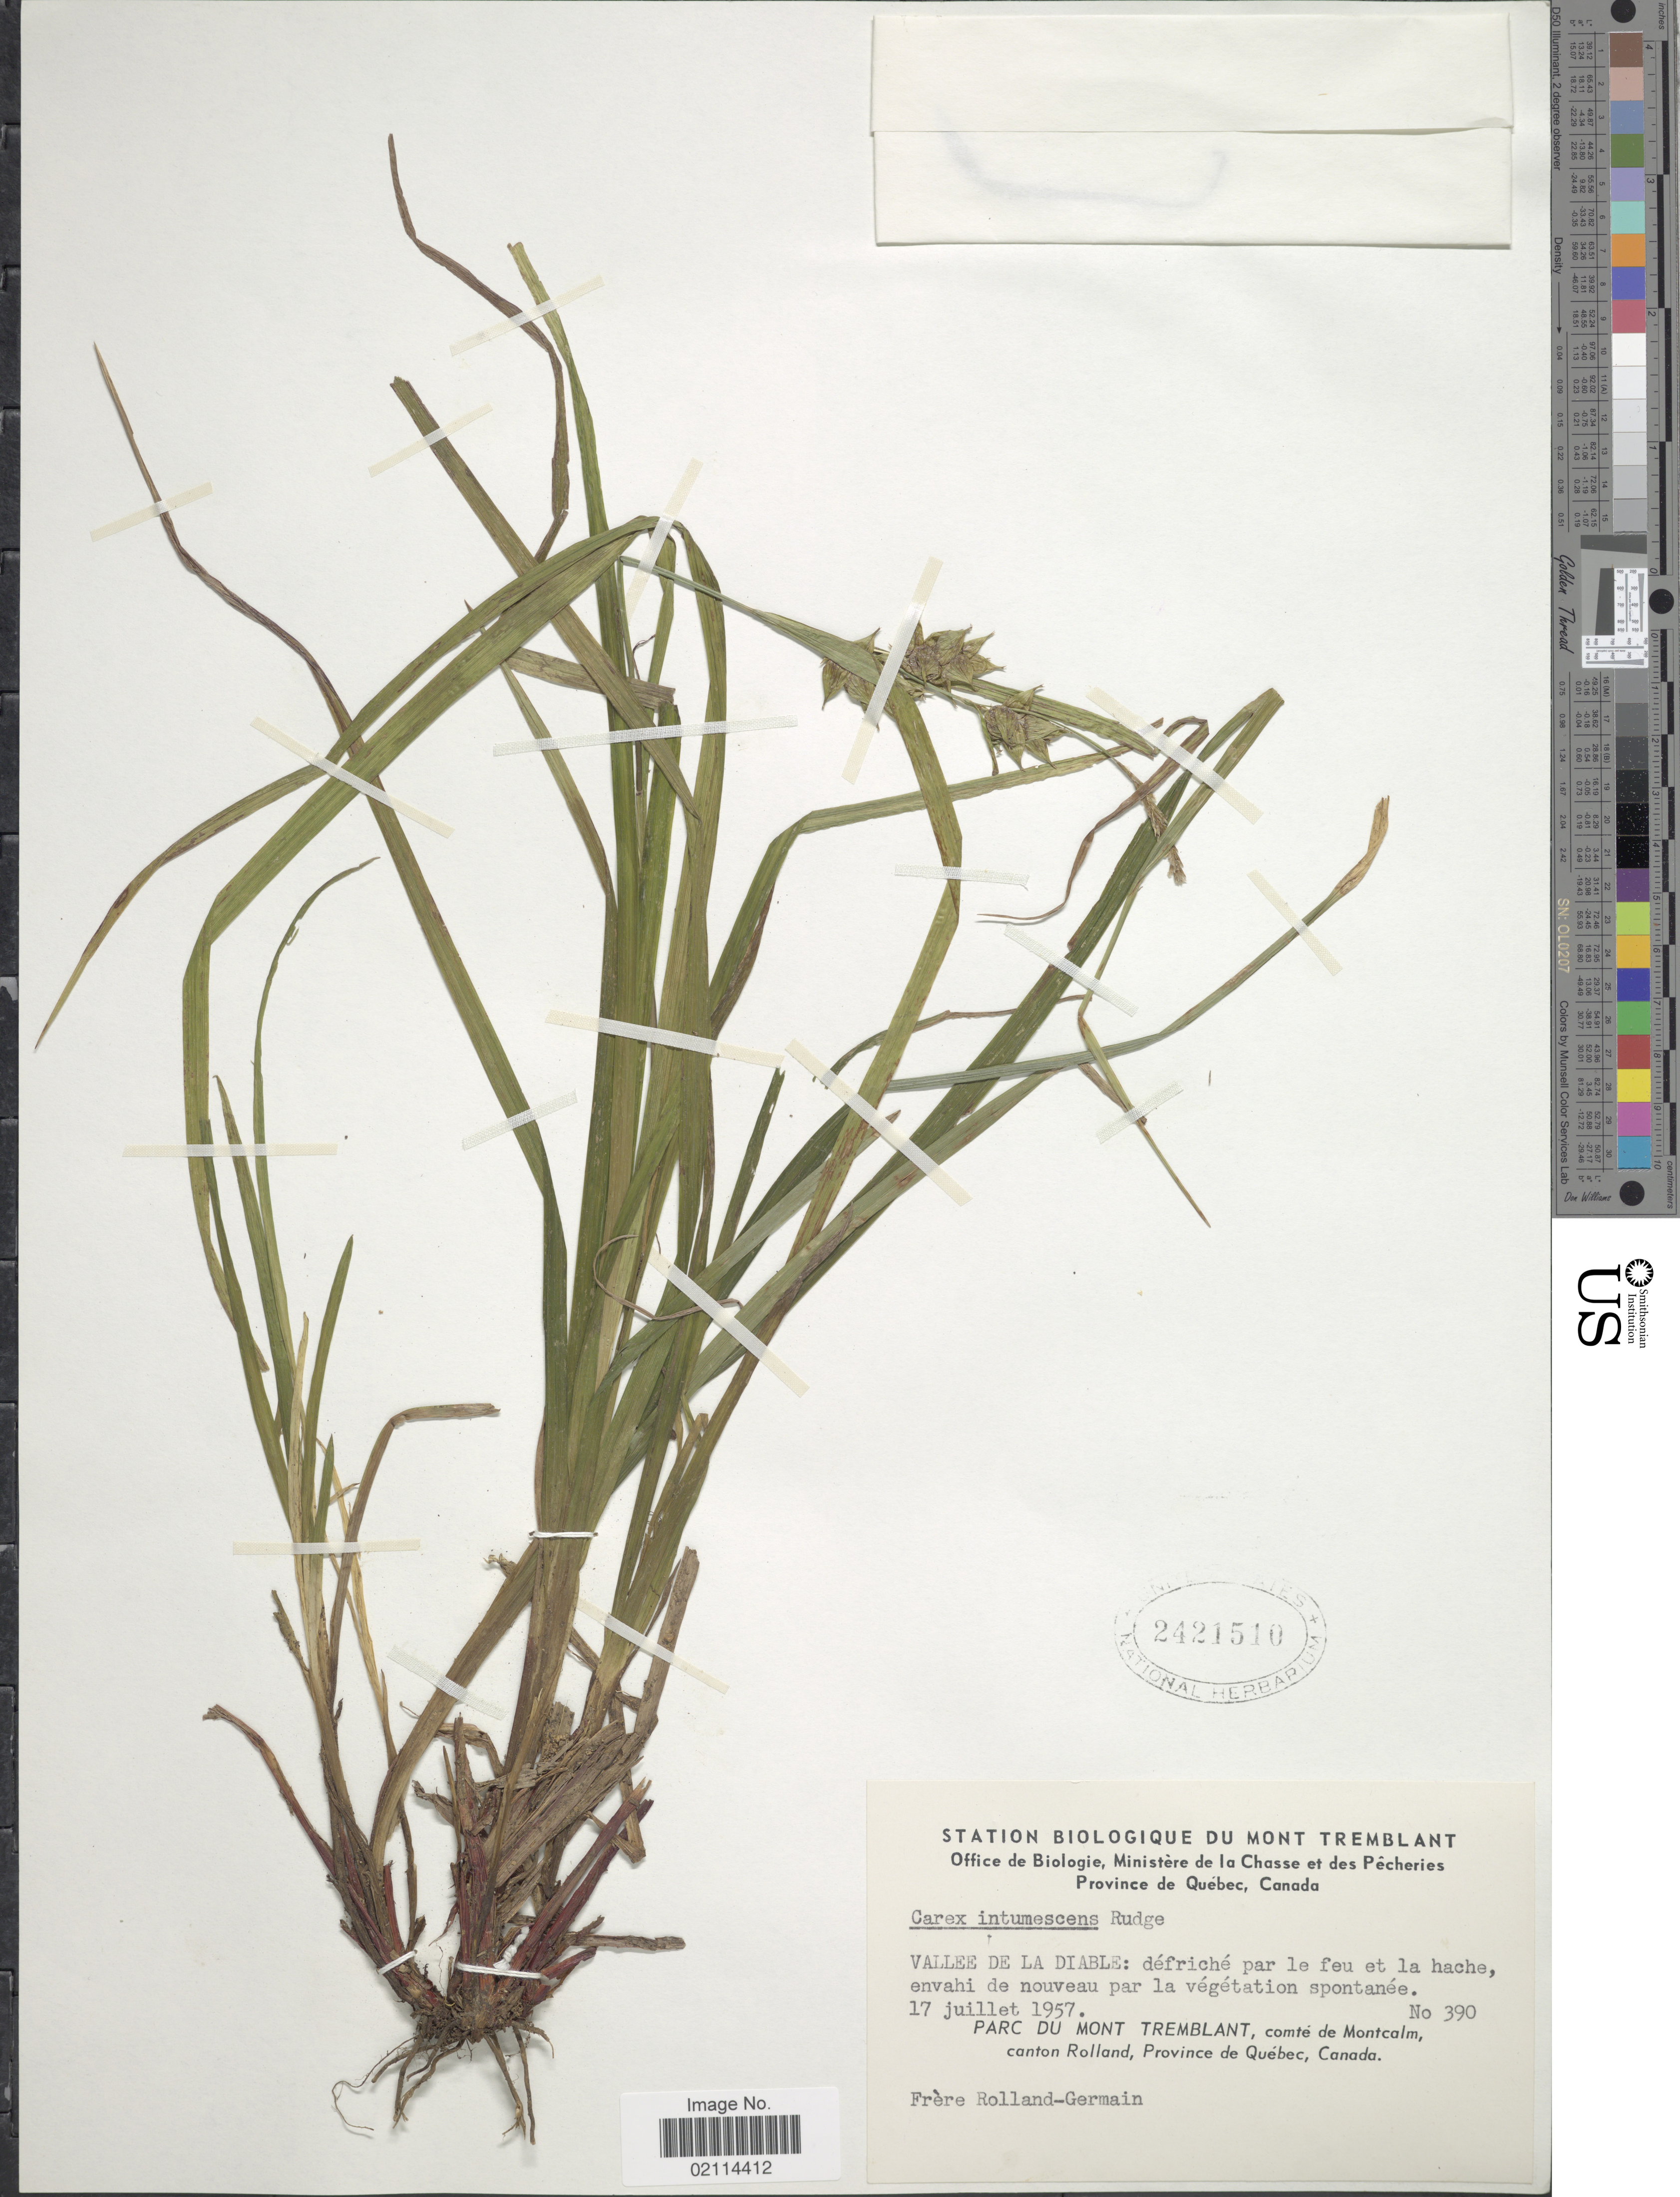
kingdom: Plantae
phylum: Tracheophyta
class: Liliopsida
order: Poales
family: Cyperaceae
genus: Carex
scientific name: Carex intumescens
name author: Rudge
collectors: Rolland-Germain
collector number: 390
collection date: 1957-07-17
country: Canada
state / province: Quebec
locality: Valle de la Diable: defriche par le feu et la hache, envahi de nouveau par la vegetation spontanee, Parc du Mont Tremblant, comte de Montcalm, canton Rolland.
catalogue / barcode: US 2421510